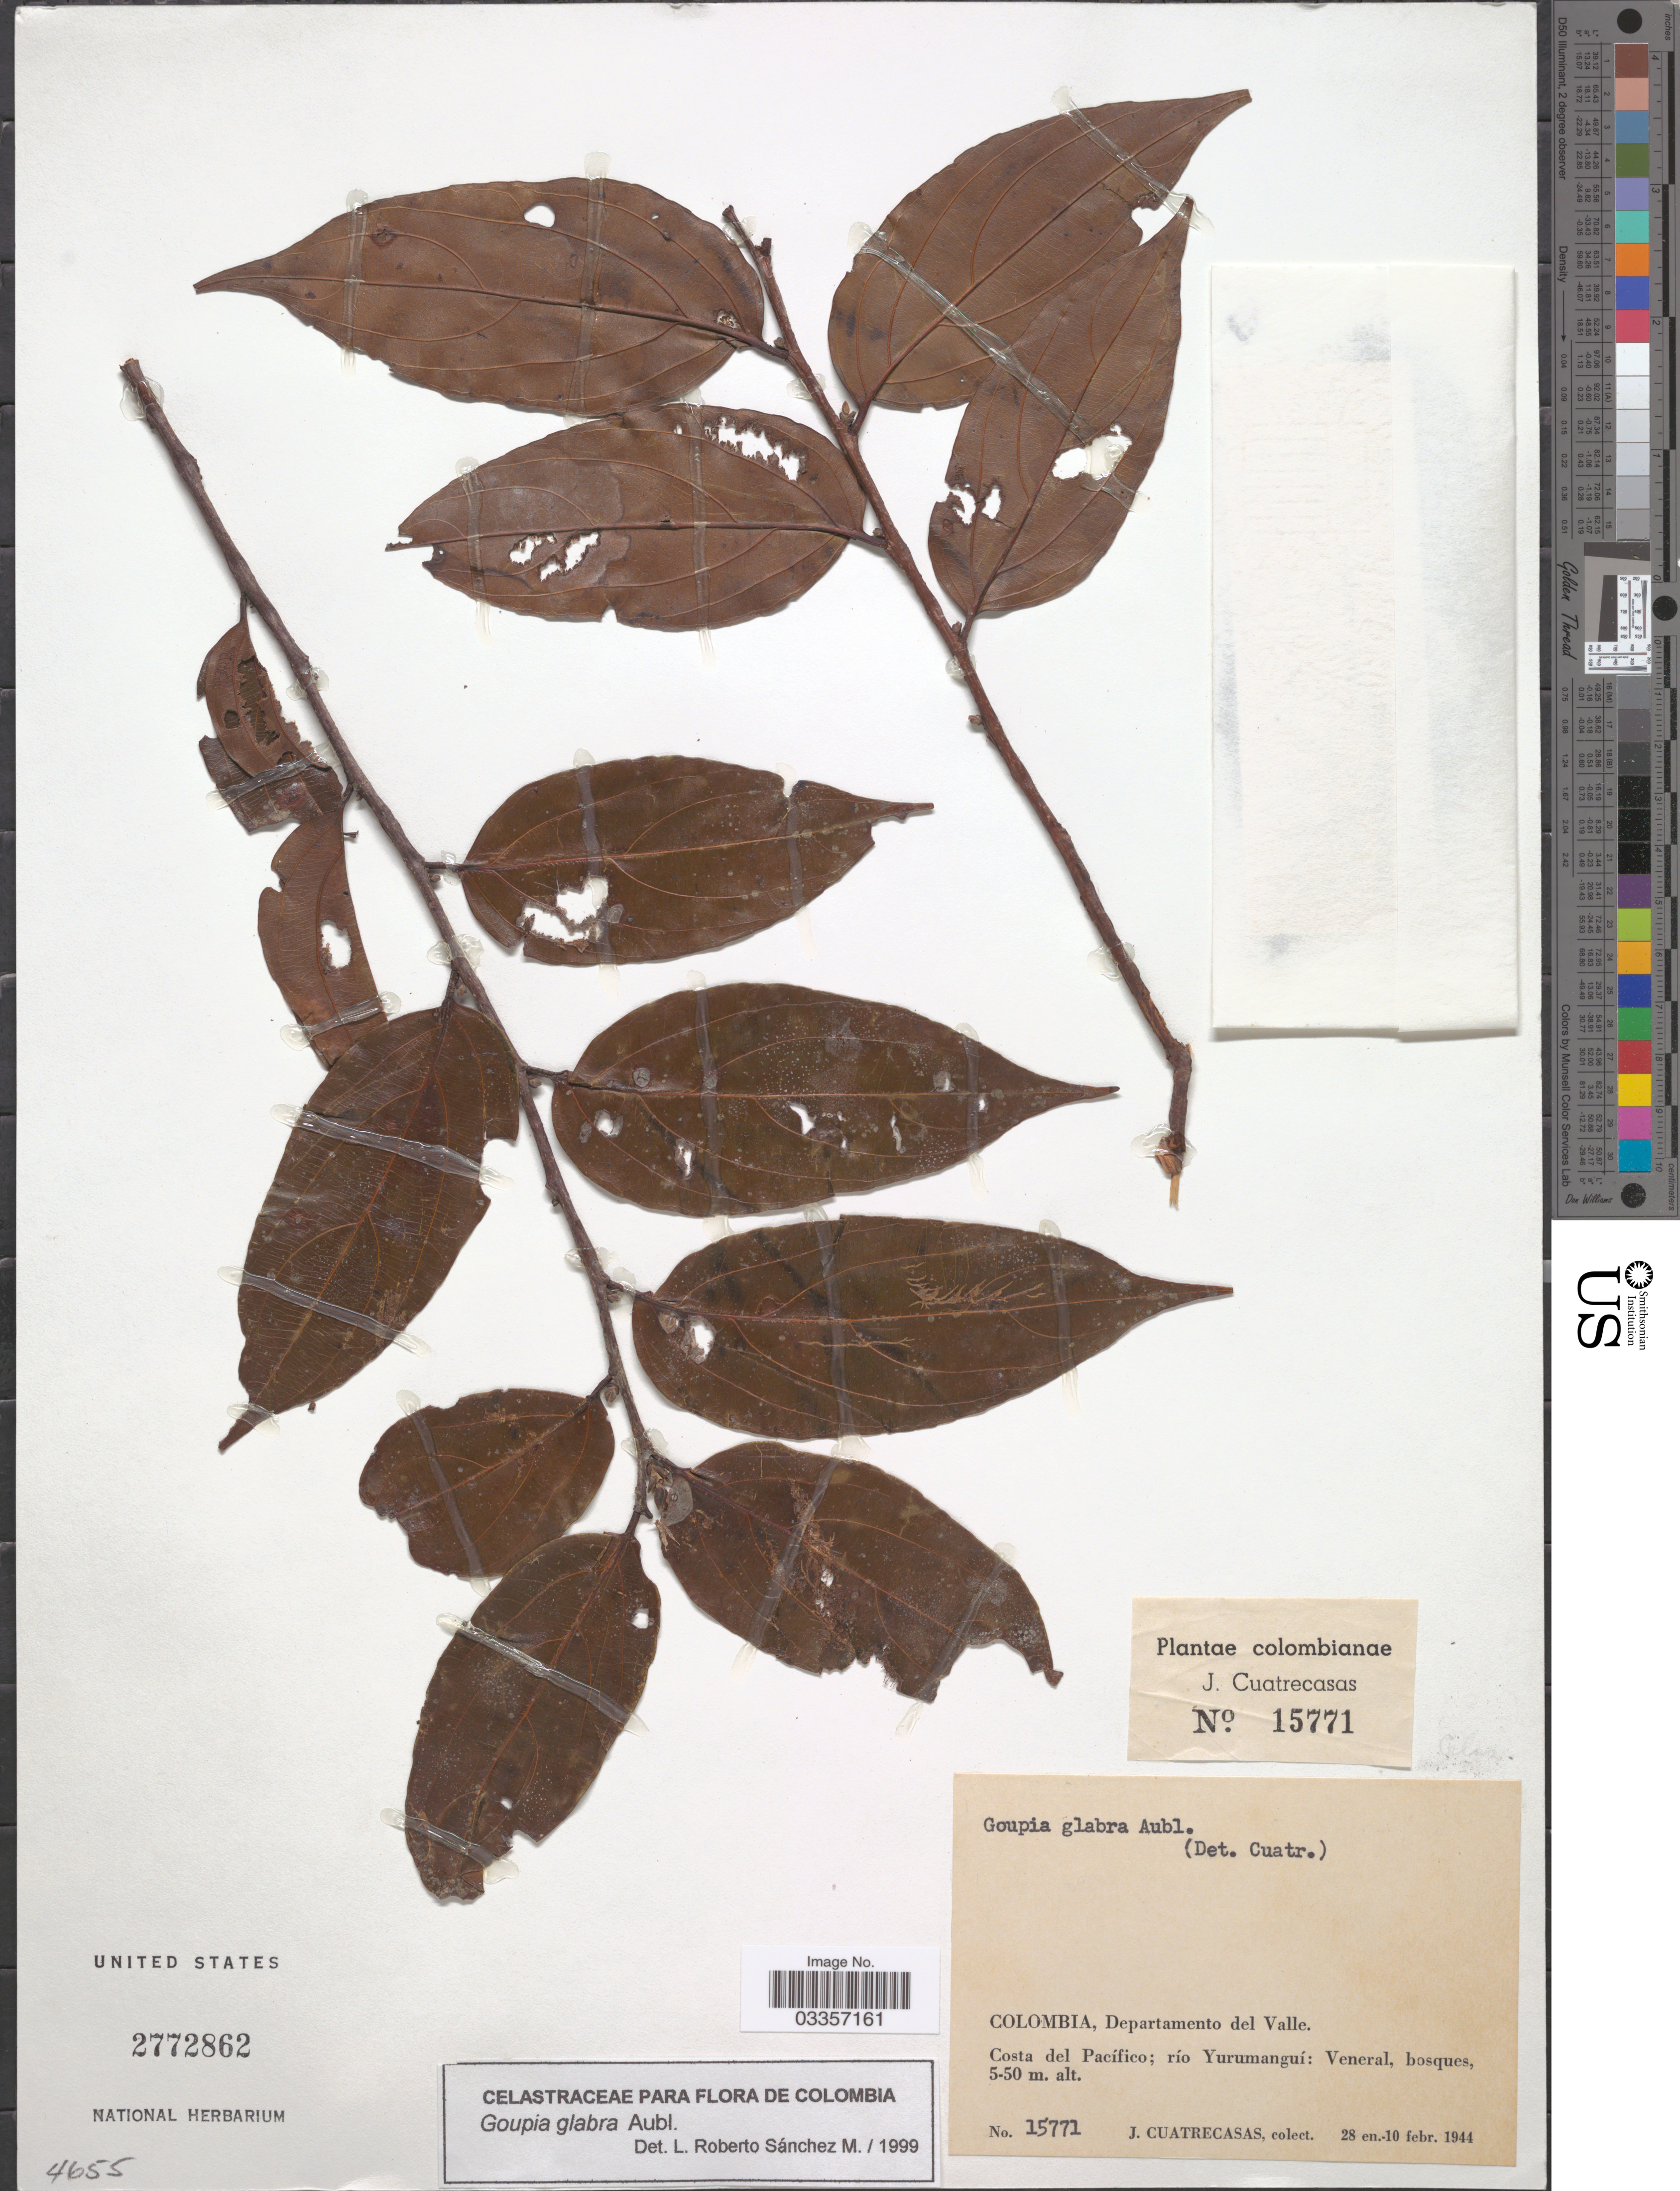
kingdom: Plantae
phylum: Tracheophyta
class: Magnoliopsida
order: Malpighiales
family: Goupiaceae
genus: Goupia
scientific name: Goupia glabra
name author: Aubl.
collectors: J. Cuatrecasas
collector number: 15771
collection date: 1944-01-28/1944-02-10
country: Colombia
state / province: Valle del Cauca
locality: Departamento del Valle. Costa del Pacífico; río Yurumanguí.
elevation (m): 5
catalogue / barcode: US 2772862